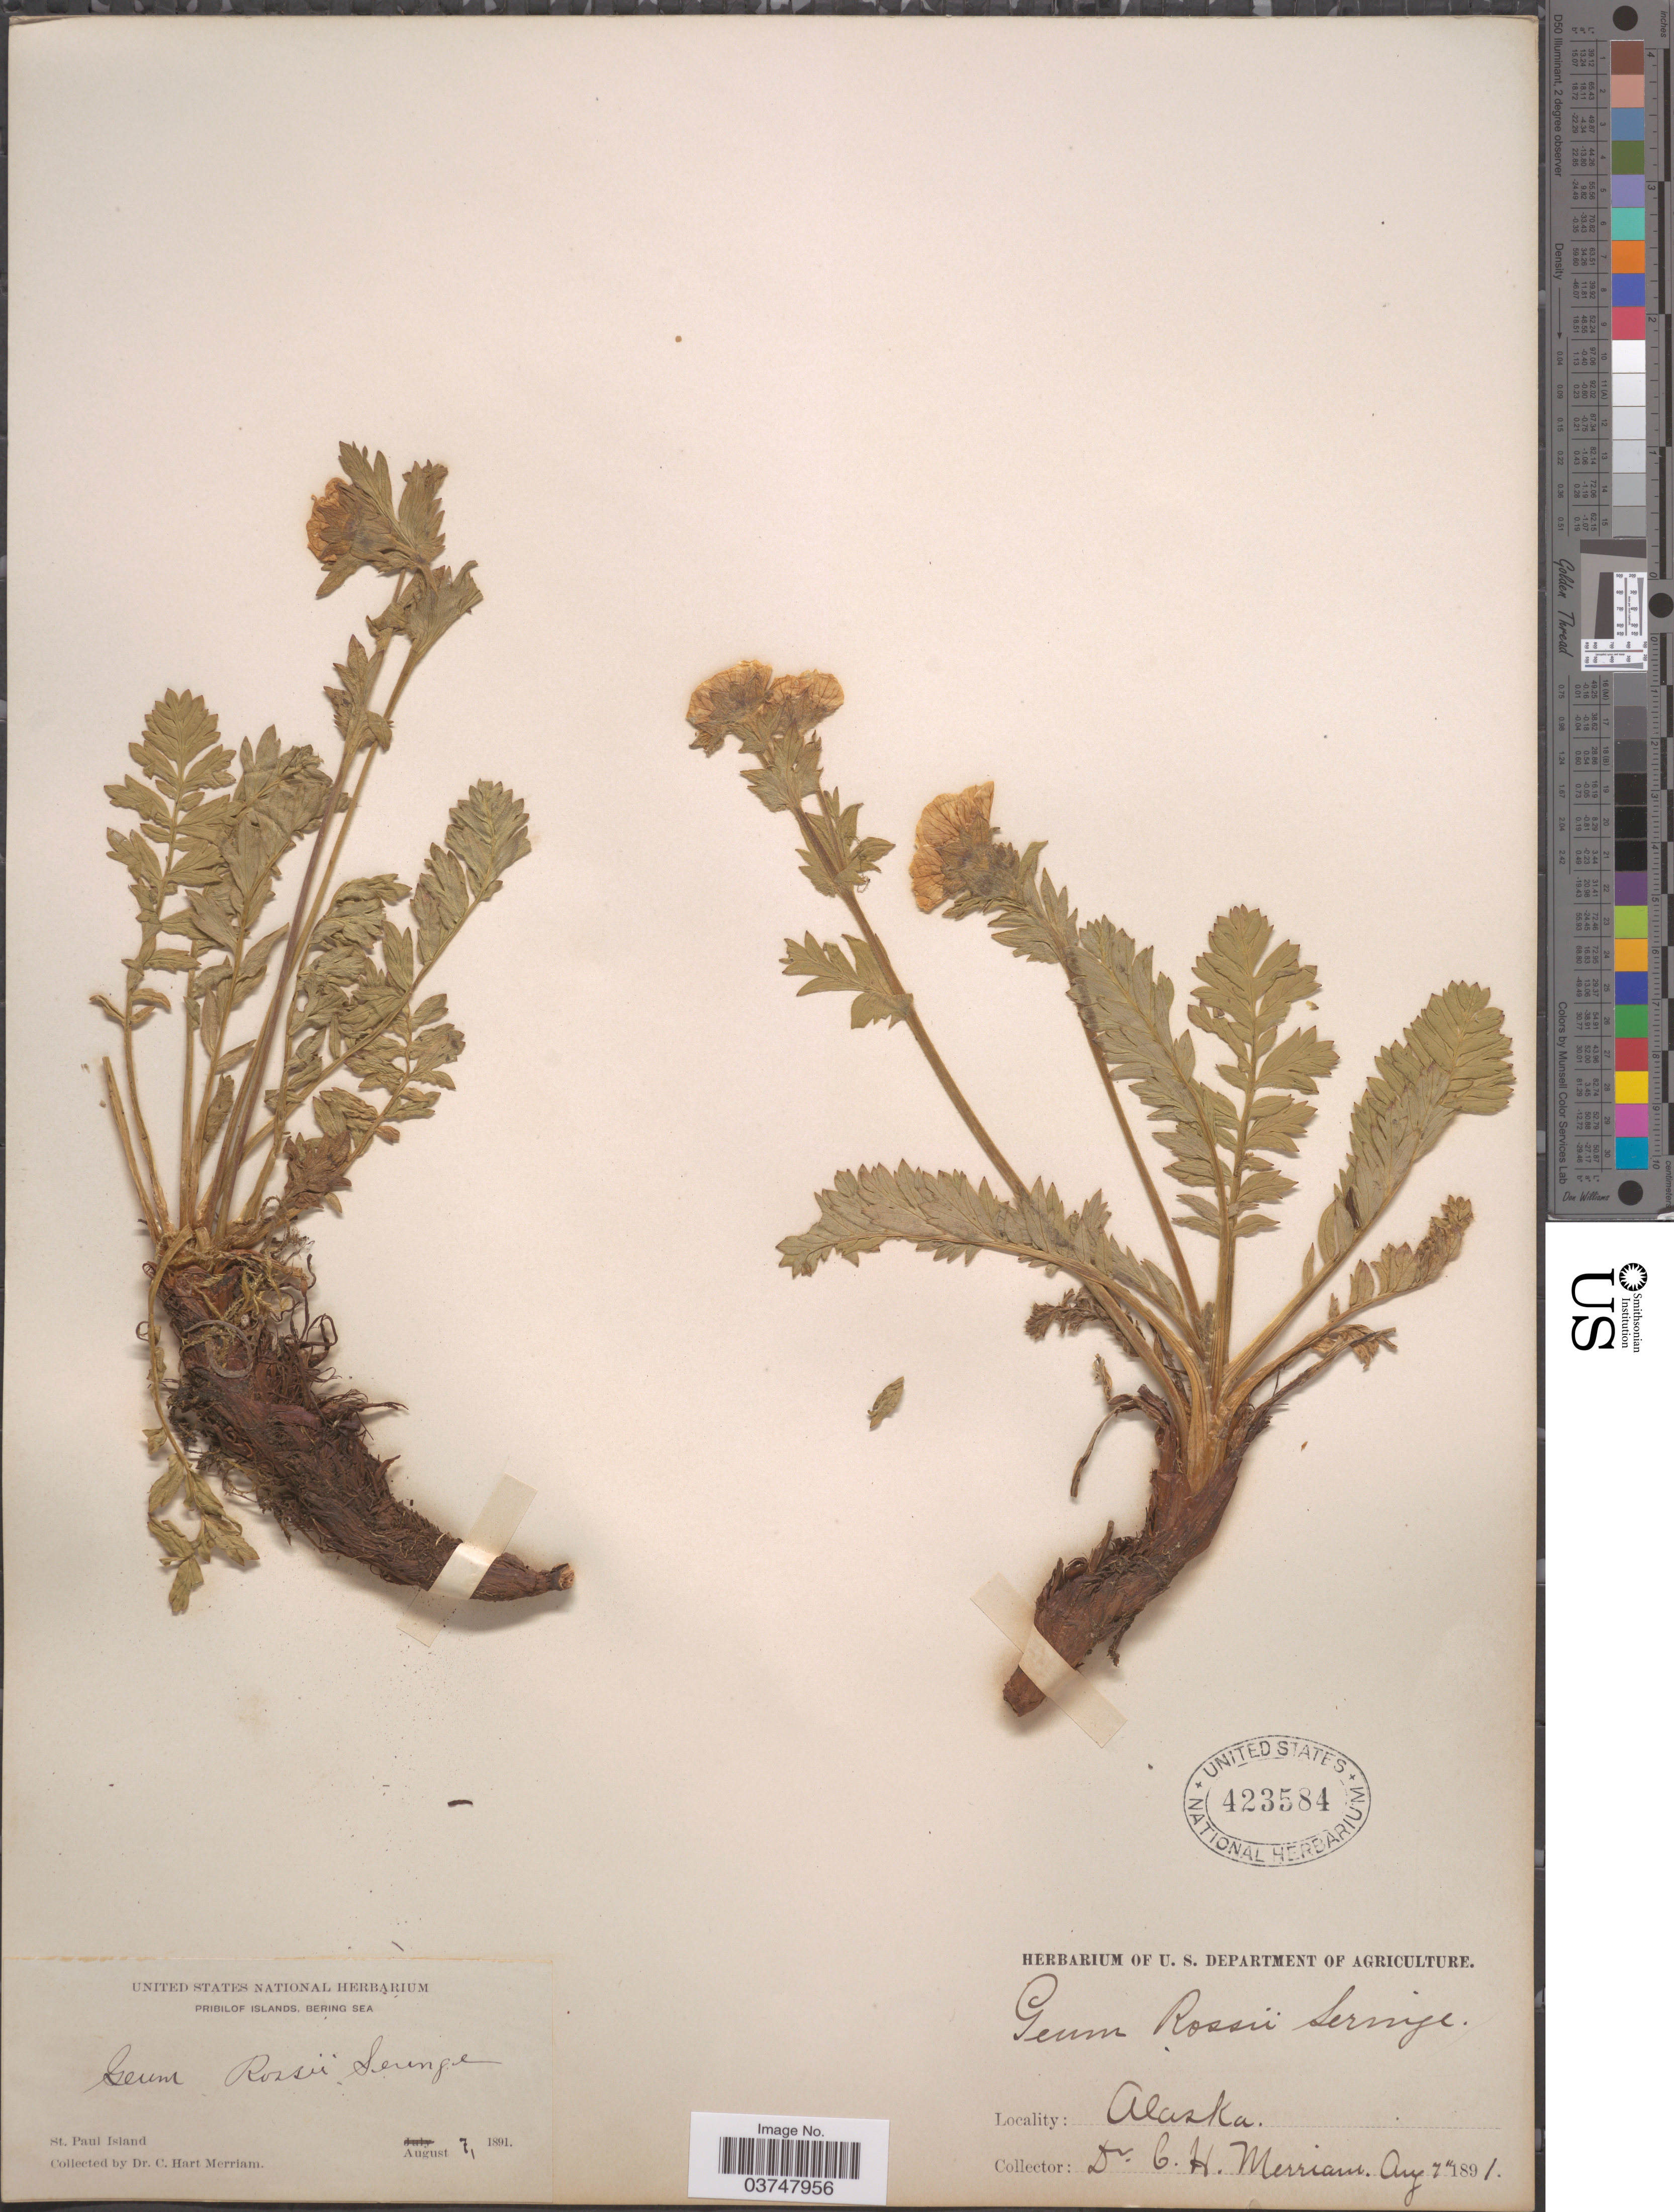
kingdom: Plantae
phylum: Tracheophyta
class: Magnoliopsida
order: Rosales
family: Rosaceae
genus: Geum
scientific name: Geum rossii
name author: (R. Br.) Ser.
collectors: C. Merriam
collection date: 1891-08-07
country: United States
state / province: Alaska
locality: Pribilof Islands, Bering Sea. St. Paul Island.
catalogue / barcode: US 423584